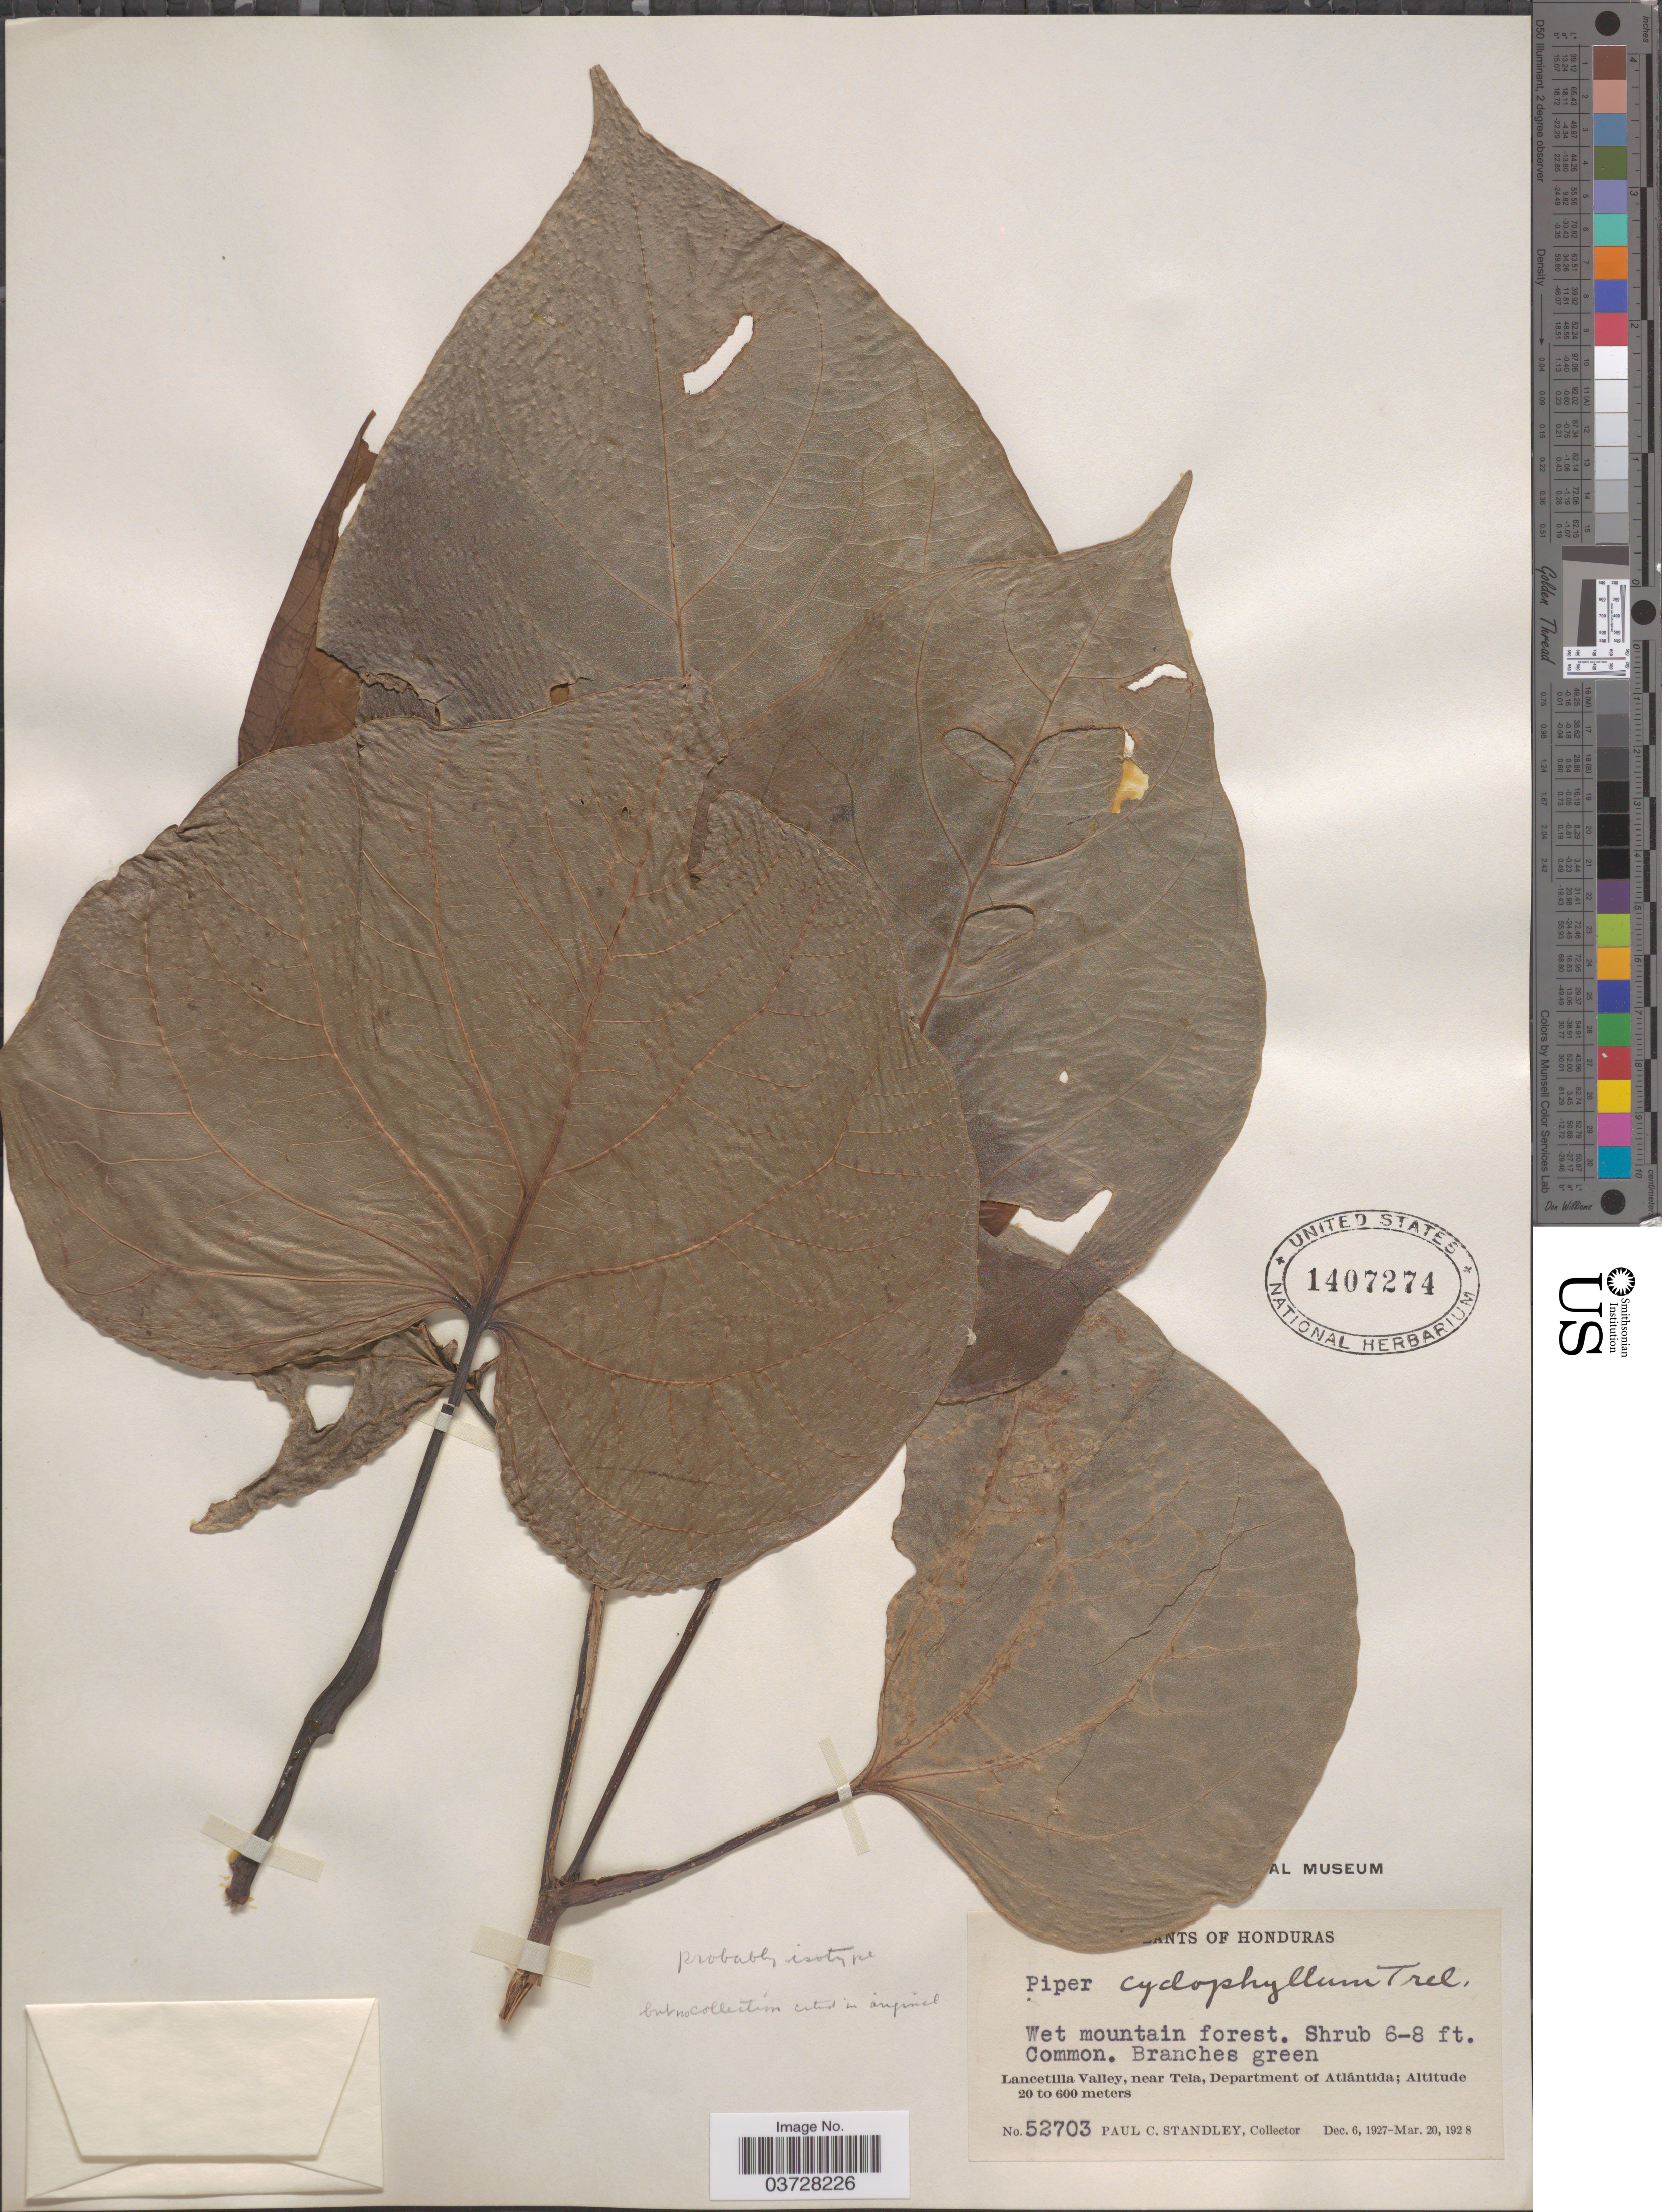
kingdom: Plantae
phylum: Tracheophyta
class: Magnoliopsida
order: Piperales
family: Piperaceae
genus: Piper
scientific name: Piper cyclophyllum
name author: Trel.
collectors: P. C. Standley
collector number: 52703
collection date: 1927-12-06/1928-03-20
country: Honduras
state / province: Atlantida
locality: Lancetilla Valley, near Tela, Department of Atlántida.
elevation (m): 20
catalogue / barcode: US 1407274